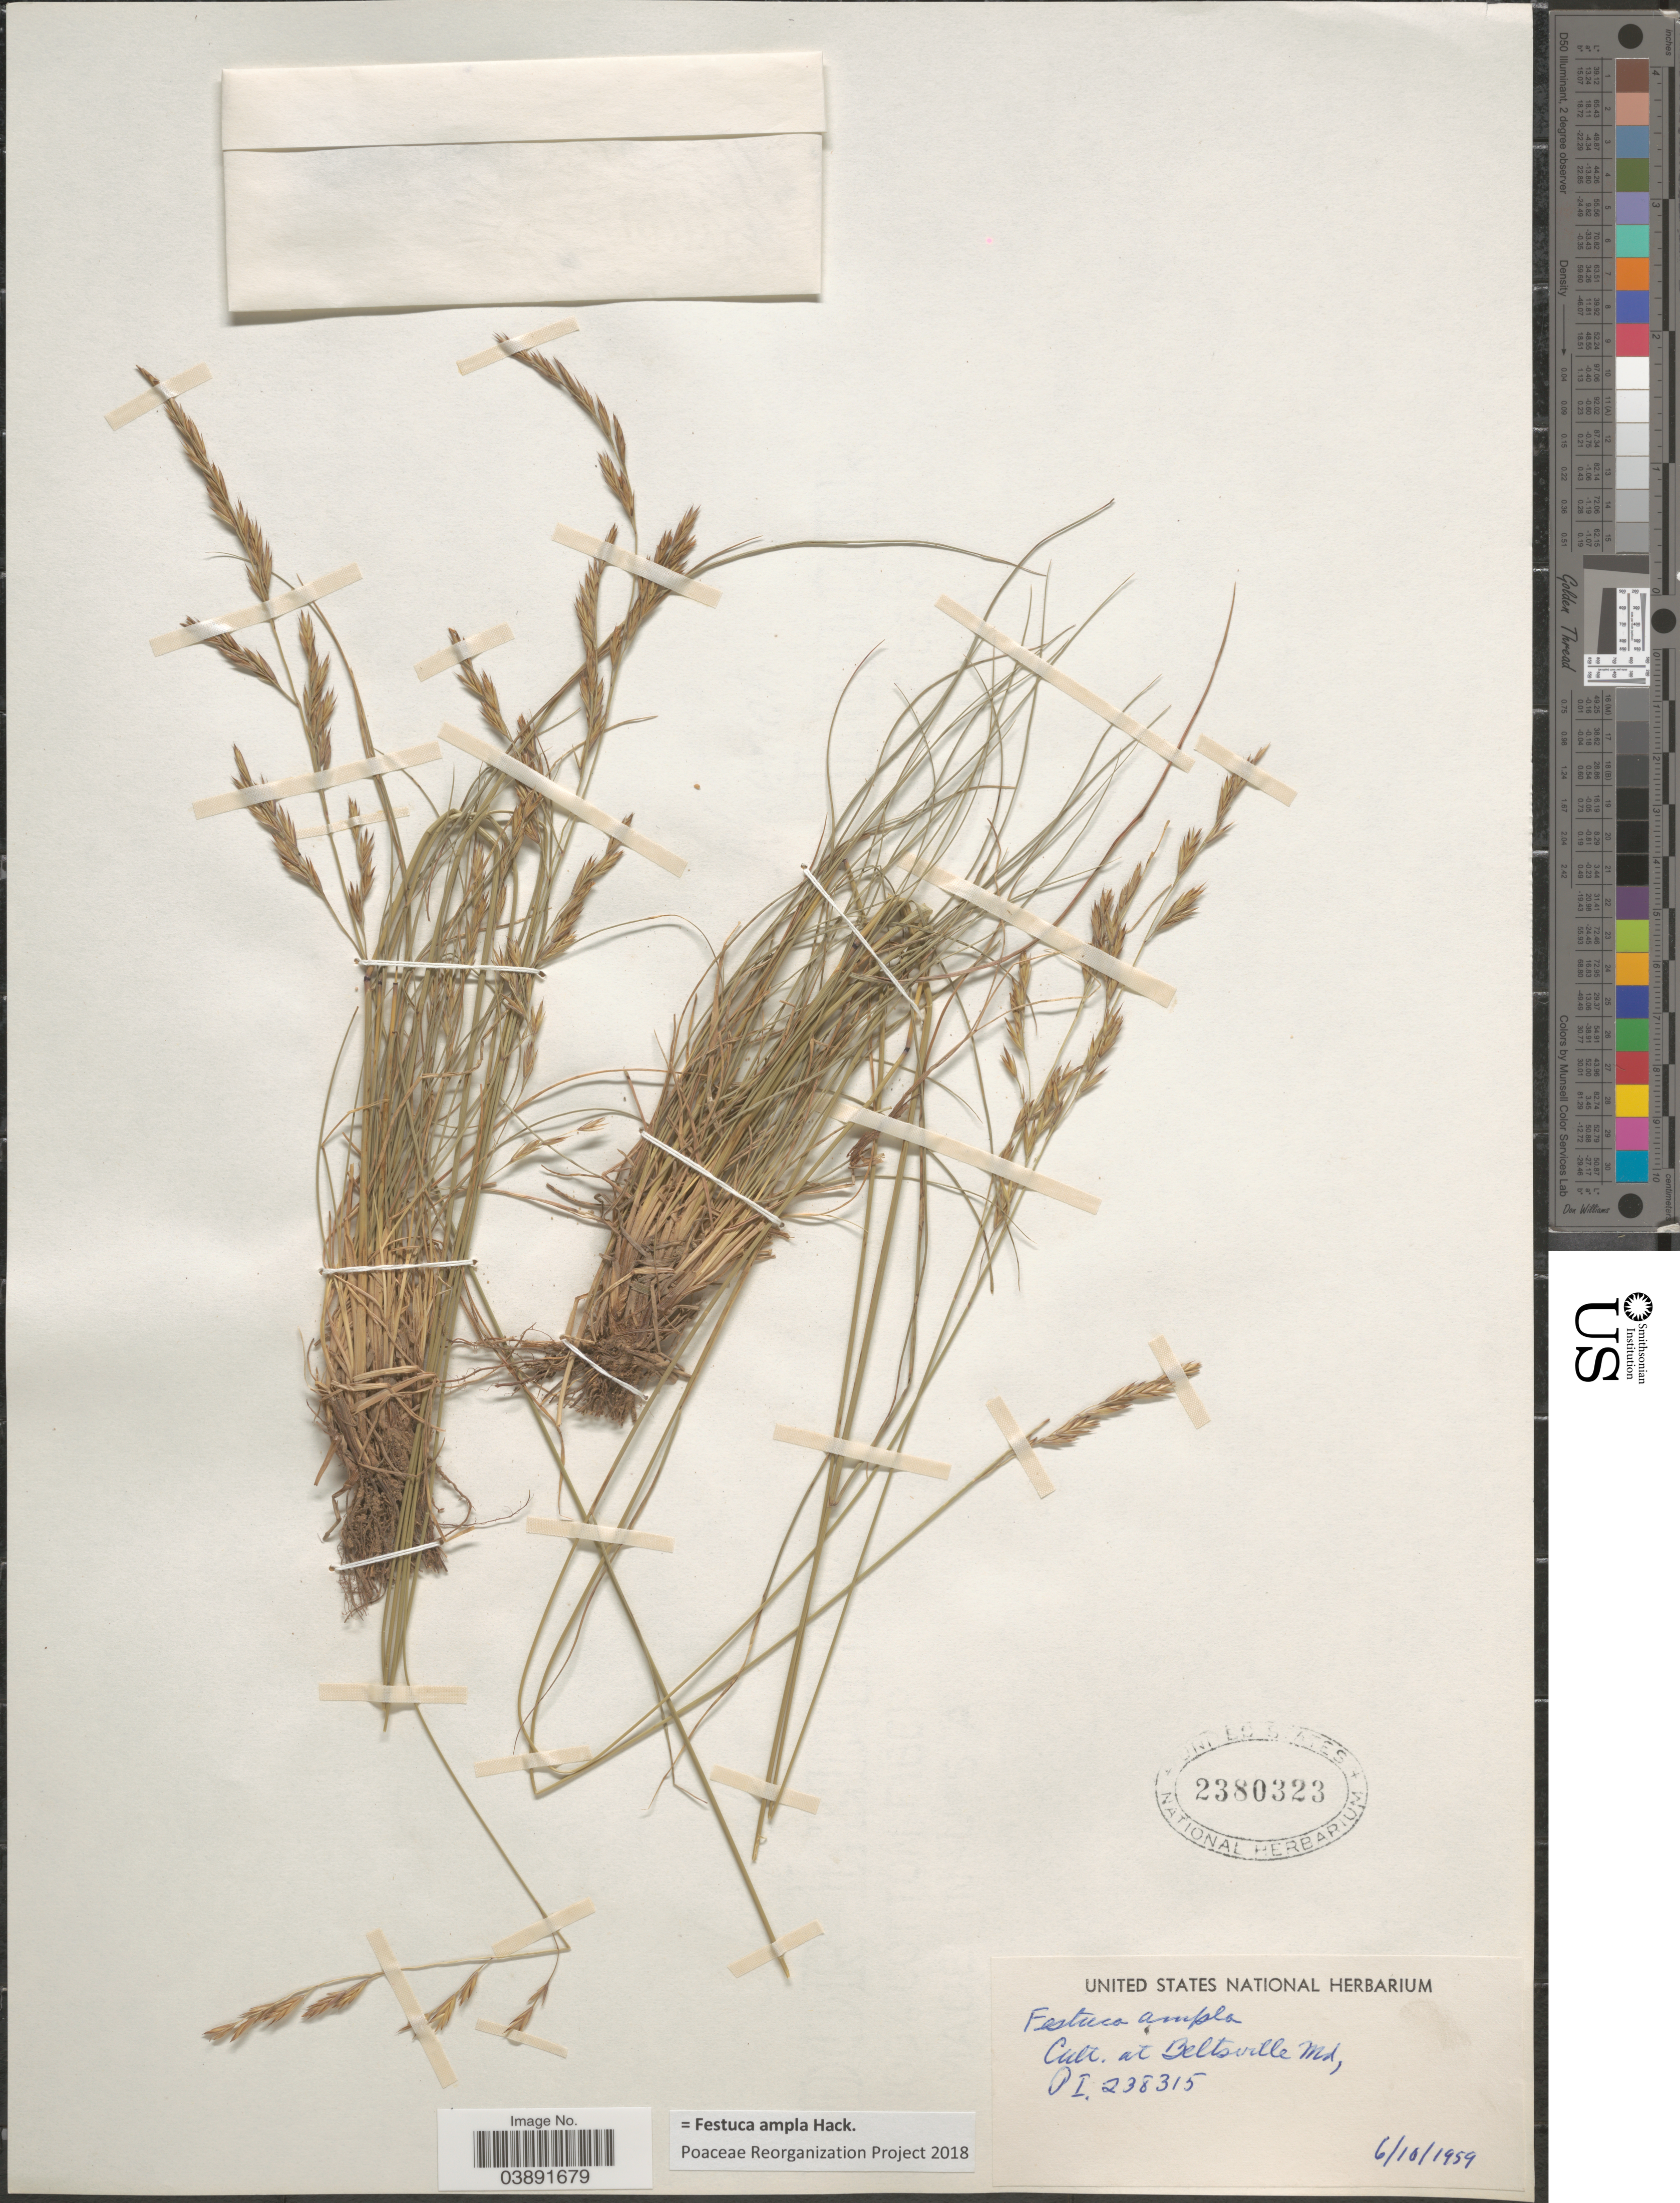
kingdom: Plantae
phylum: Tracheophyta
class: Liliopsida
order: Poales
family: Poaceae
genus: Festuca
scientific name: Festuca ampla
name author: Hack.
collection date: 1959-06-10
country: United States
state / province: Maryland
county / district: Prince George's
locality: Beltsville.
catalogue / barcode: US 2380323